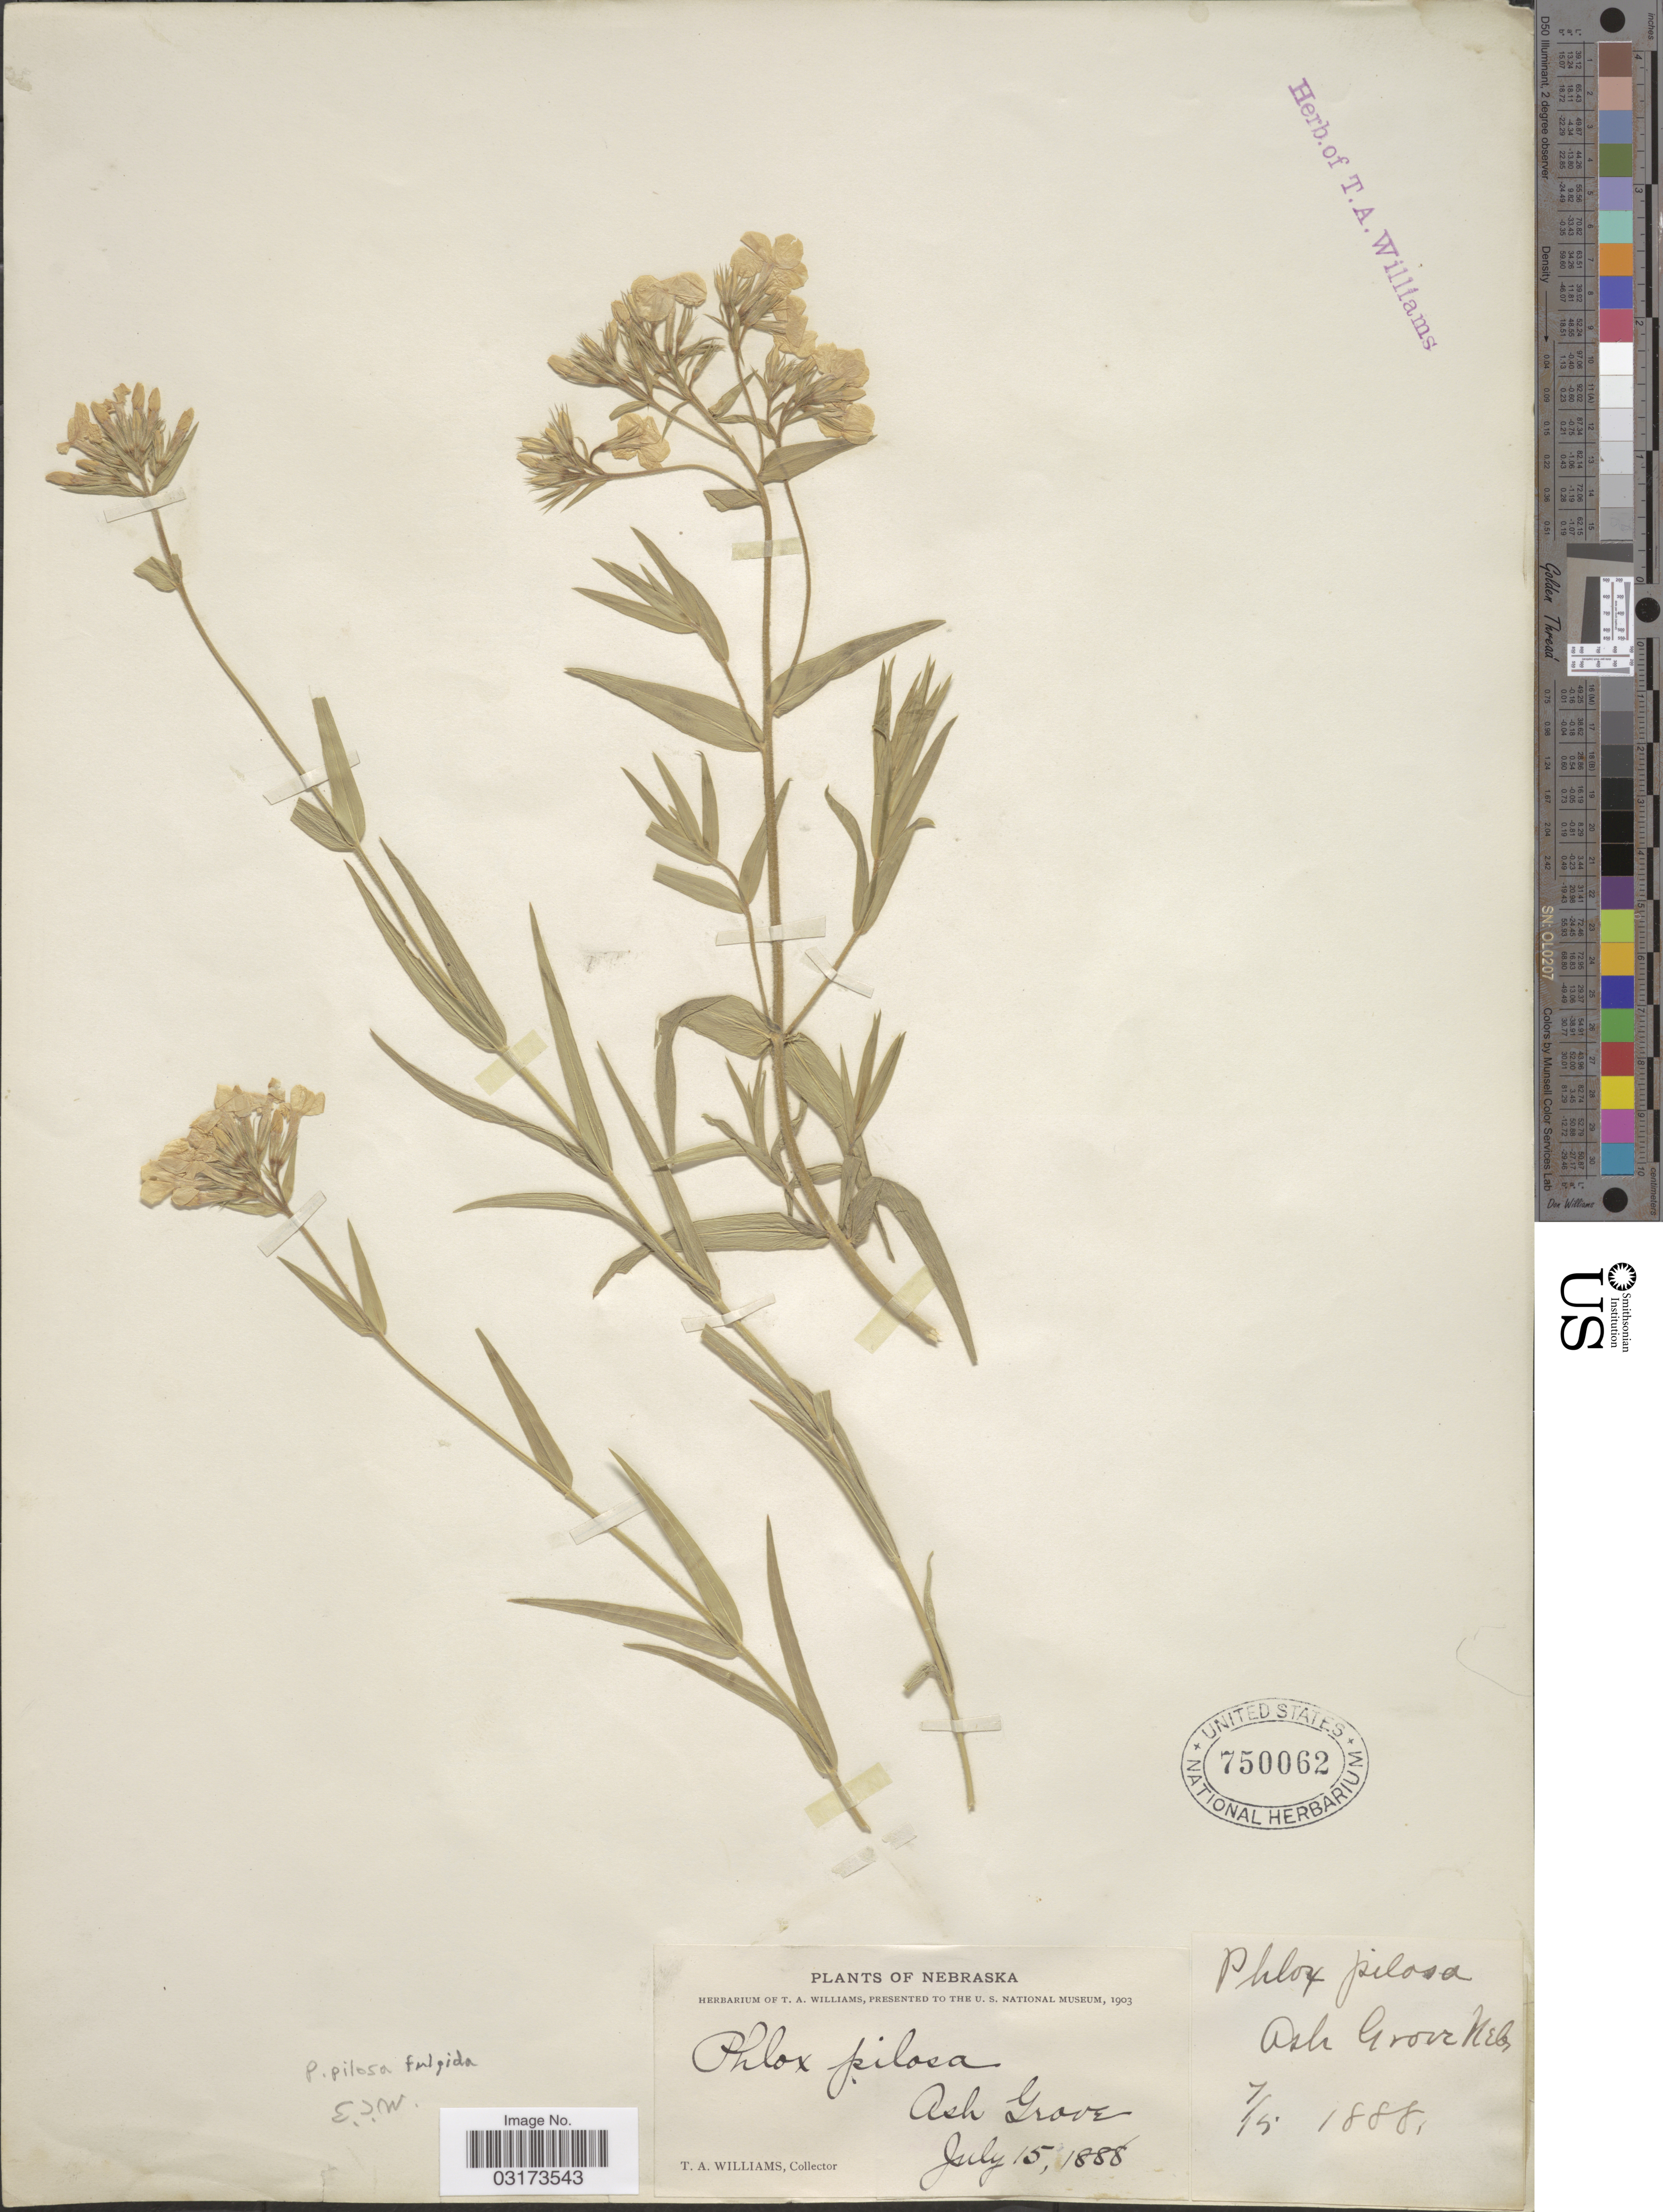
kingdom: Plantae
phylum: Tracheophyta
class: Magnoliopsida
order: Ericales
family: Polemoniaceae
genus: Phlox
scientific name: Phlox pilosa subsp. fulgida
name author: (Wherry) Wherry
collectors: T. Williams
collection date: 1888-07-15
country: United States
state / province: Nebraska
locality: Ash Grove.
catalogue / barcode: US 750062